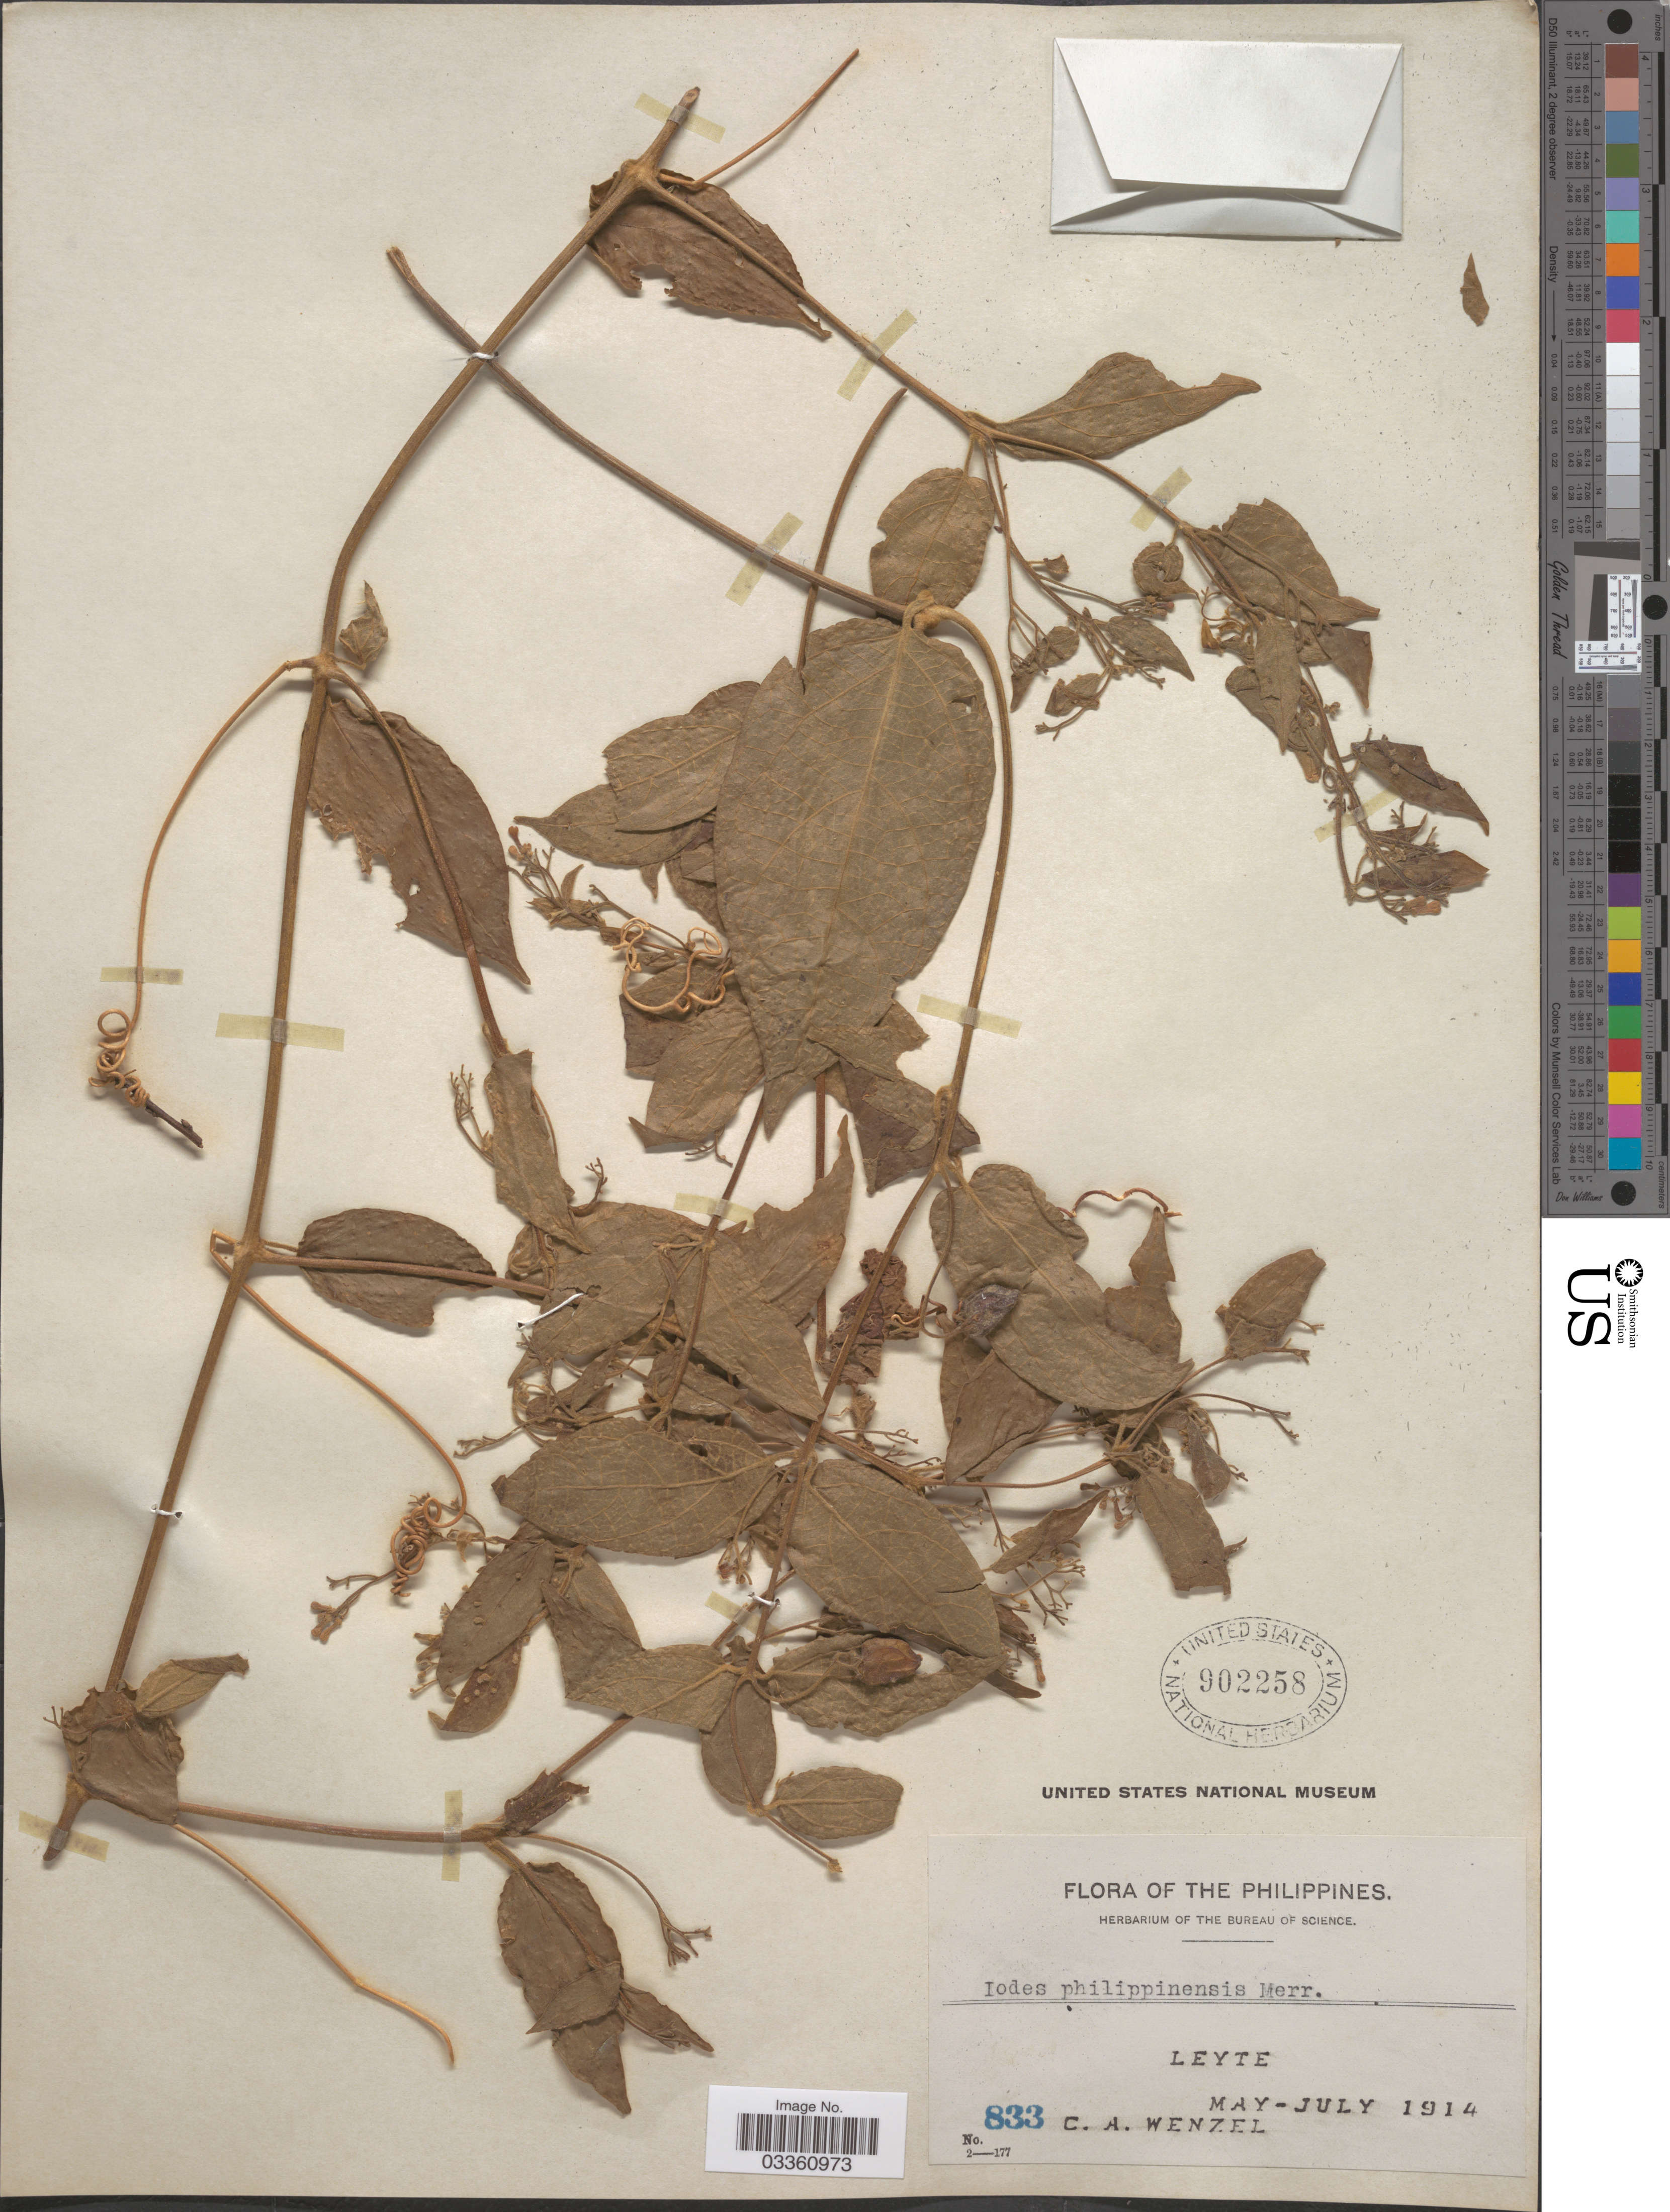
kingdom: Plantae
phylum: Tracheophyta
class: Magnoliopsida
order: Icacinales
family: Icacinaceae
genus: Iodes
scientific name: Iodes philippinensis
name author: Merr.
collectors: C. Wenzel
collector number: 833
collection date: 1914-05/1914-07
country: Philippines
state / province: Eastern Visayas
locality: Leyte.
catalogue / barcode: US 902258